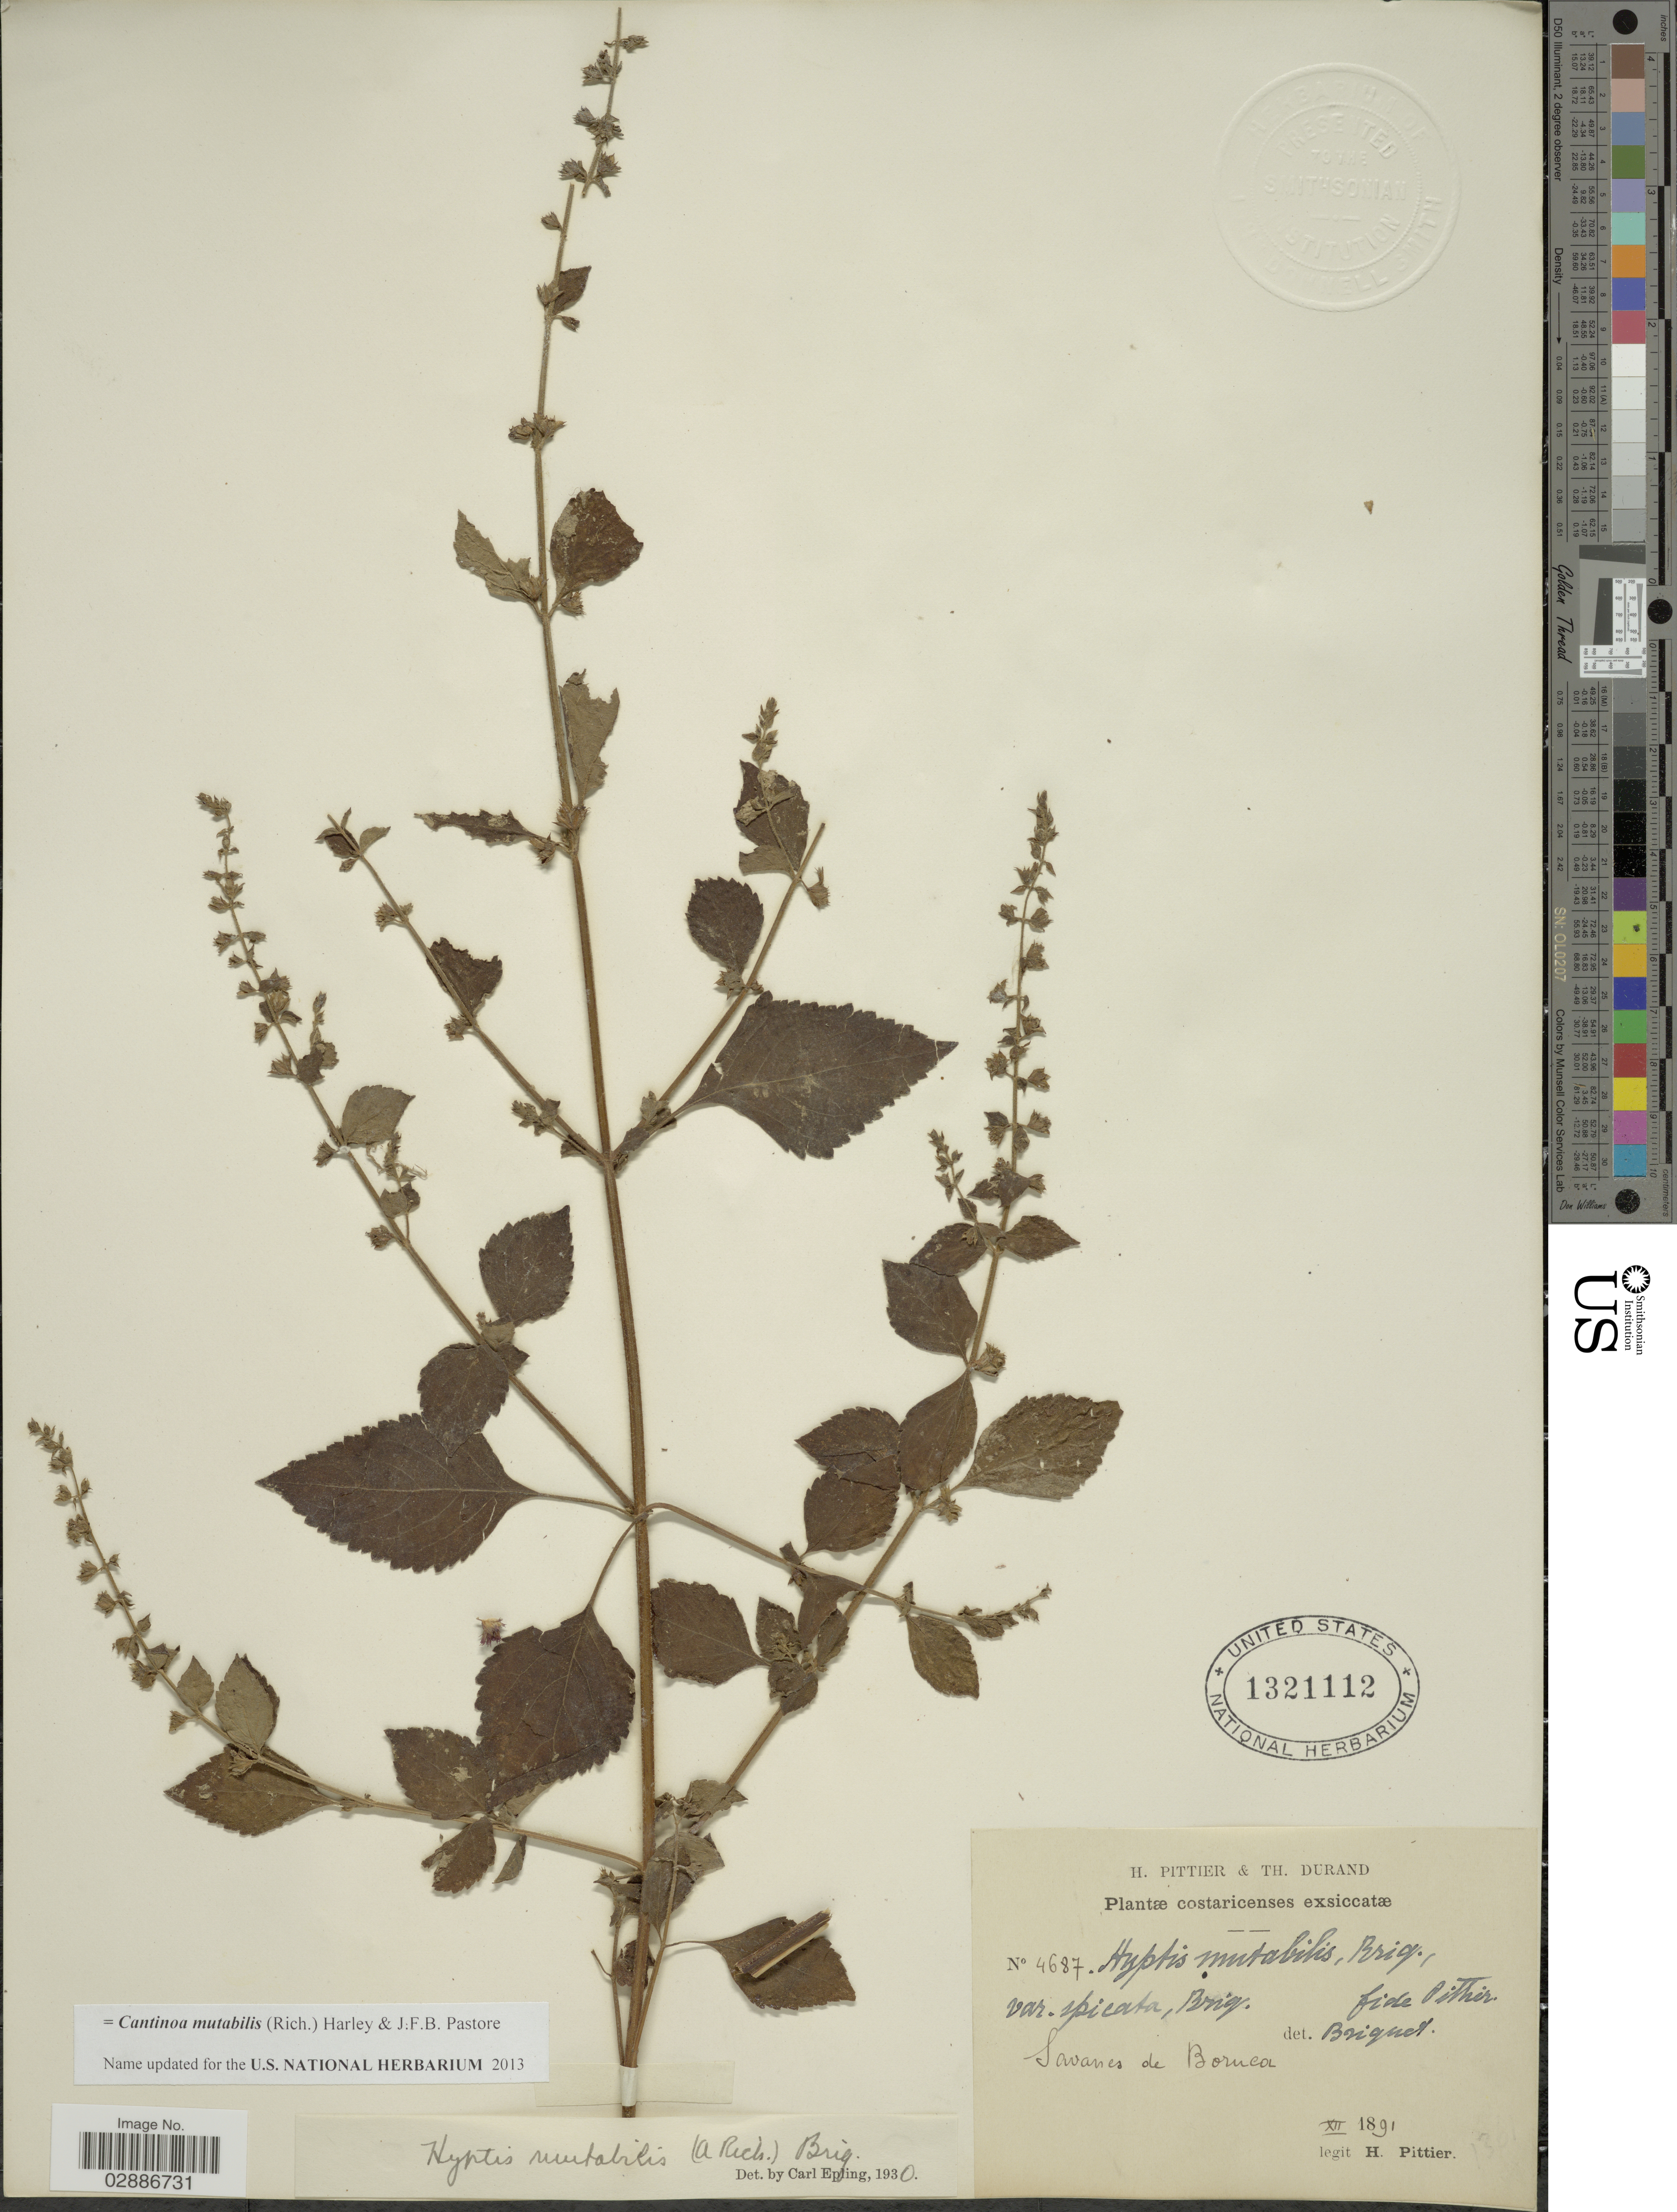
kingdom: Plantae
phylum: Tracheophyta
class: Magnoliopsida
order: Lamiales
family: Lamiaceae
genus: Cantinoa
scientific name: Cantinoa mutabilis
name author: (Rich.) Harley & J.F.B. Pastore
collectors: H. F. Pittier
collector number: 4687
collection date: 1891-12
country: Costa Rica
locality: Savanes de Bornea. Costaricenses.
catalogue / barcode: US 1321112